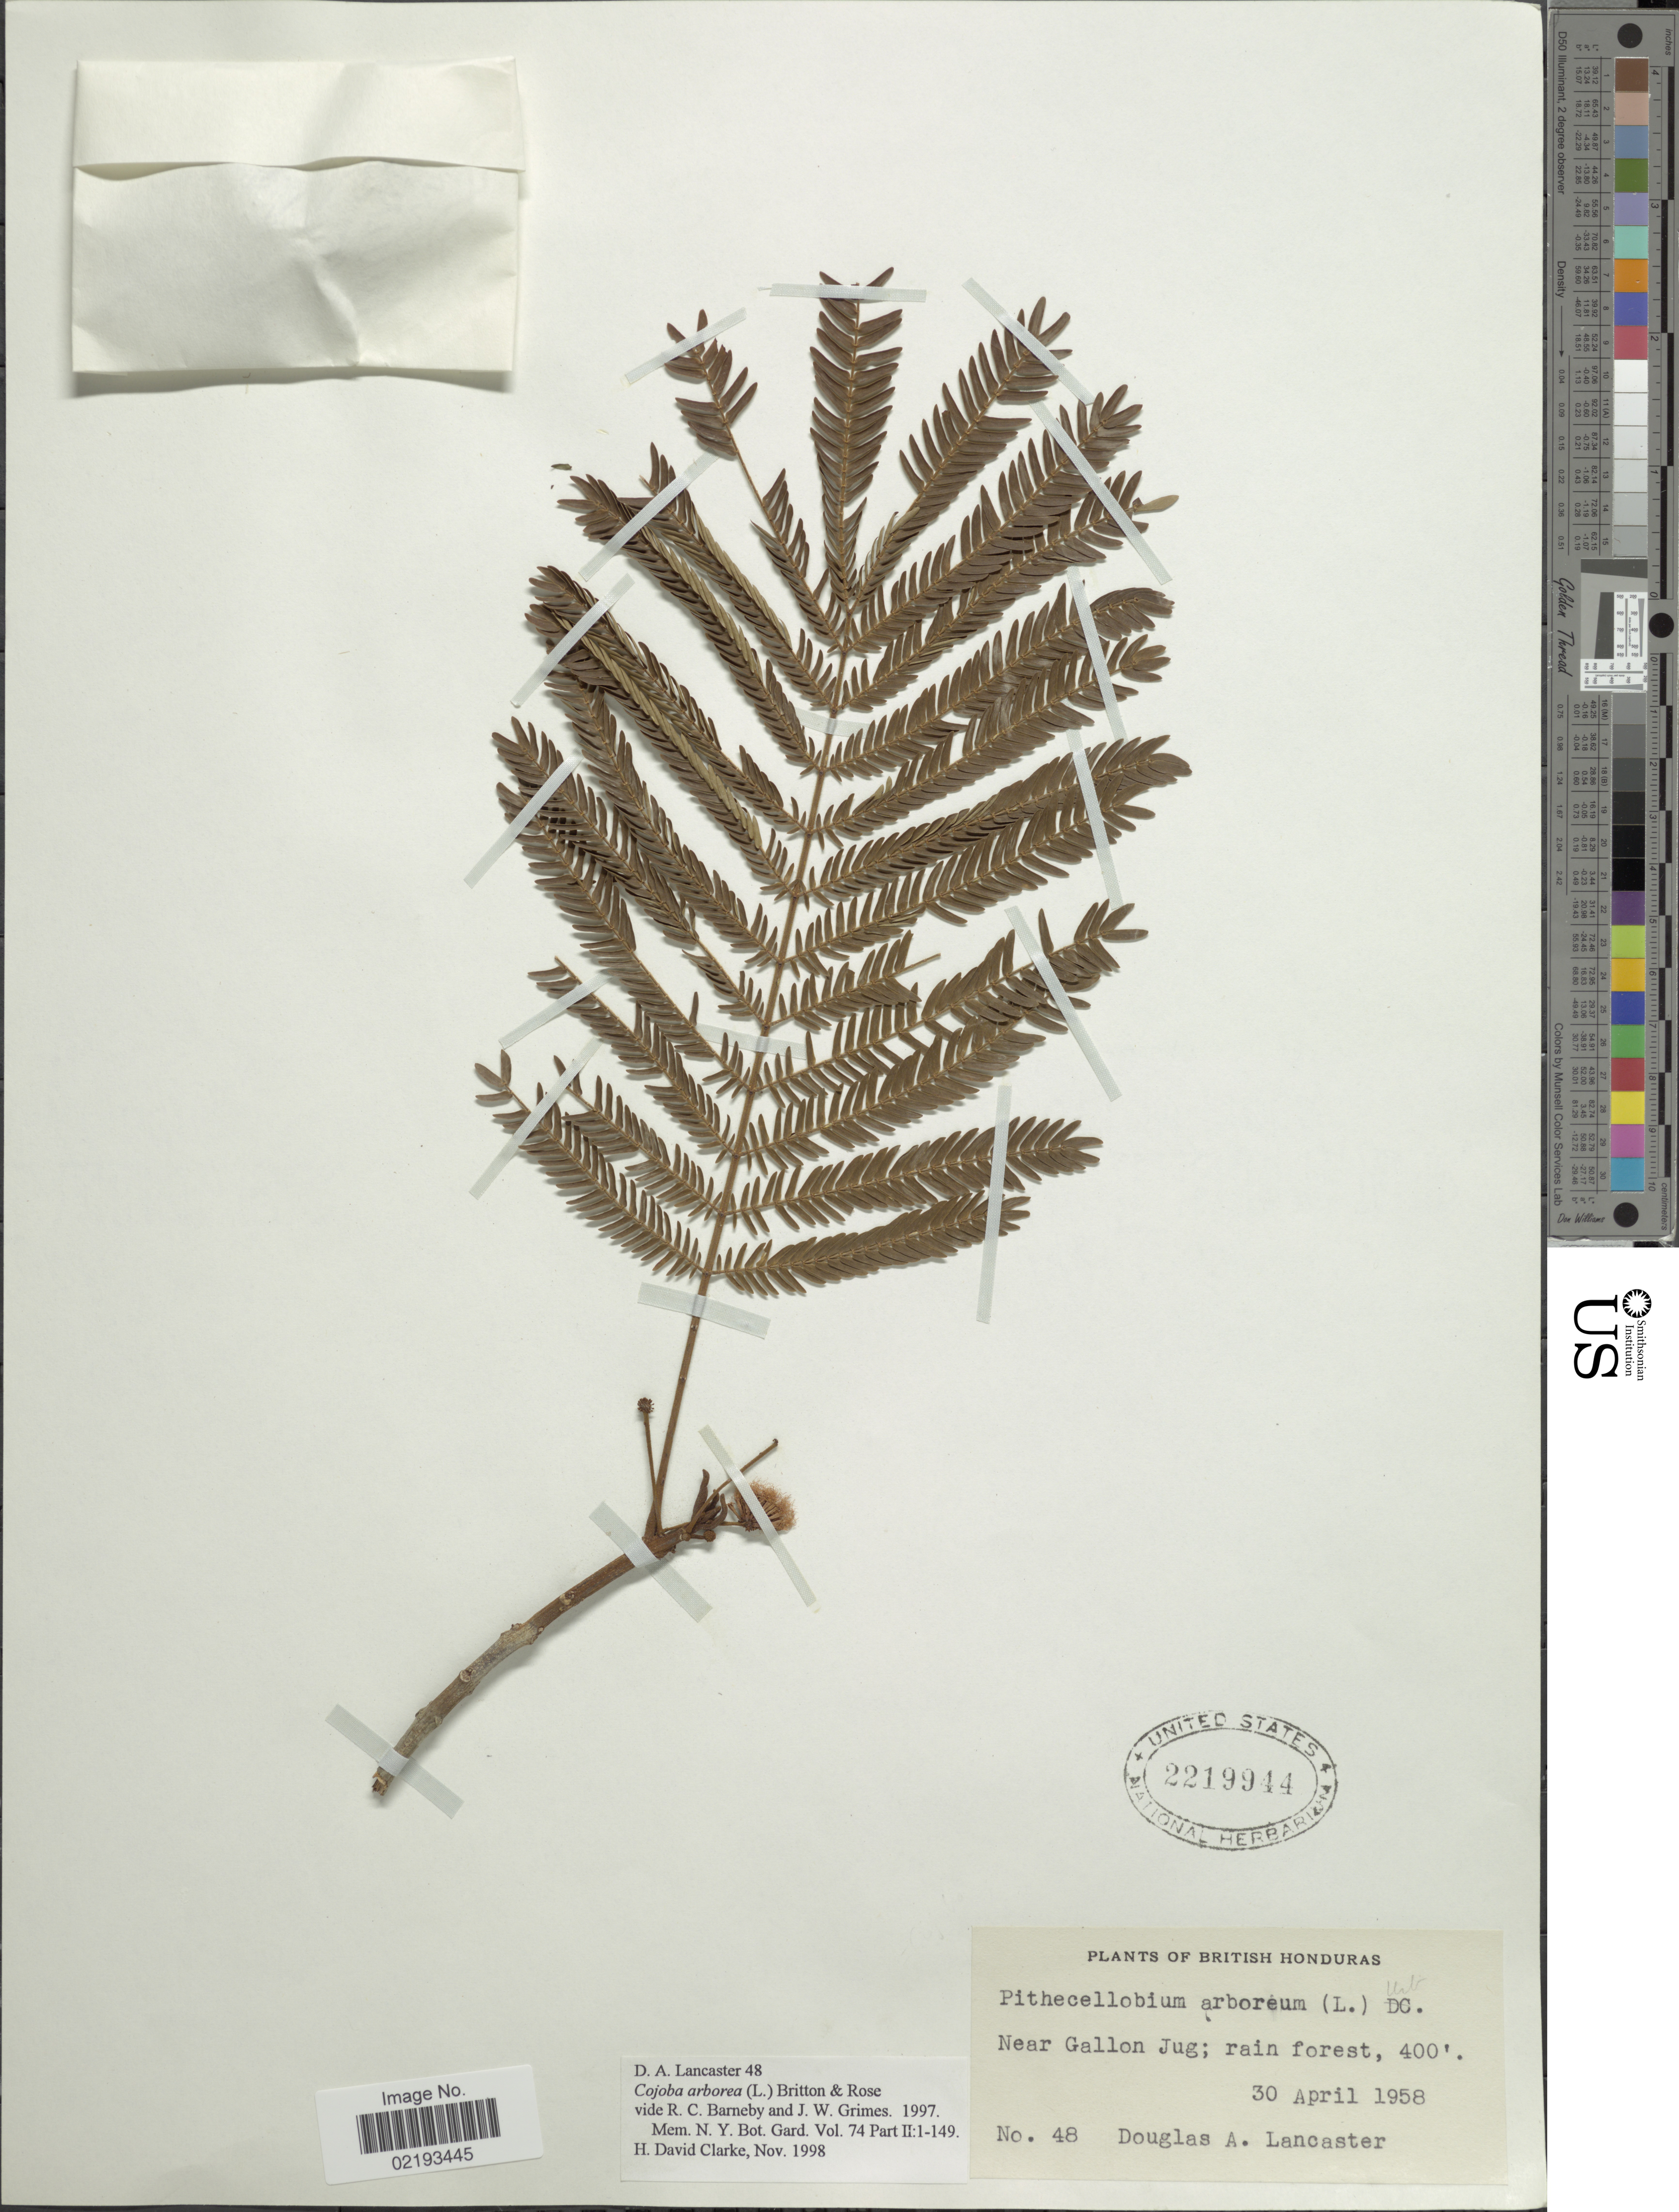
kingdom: Plantae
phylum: Tracheophyta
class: Magnoliopsida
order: Fabales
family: Fabaceae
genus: Cojoba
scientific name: Cojoba arborea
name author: (L.) Britton & Rose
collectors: D. Lancaster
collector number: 48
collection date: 1958-04-30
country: Belize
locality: British Honduras, Near Gallon Jug; rain forest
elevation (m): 122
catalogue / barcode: US 2219944